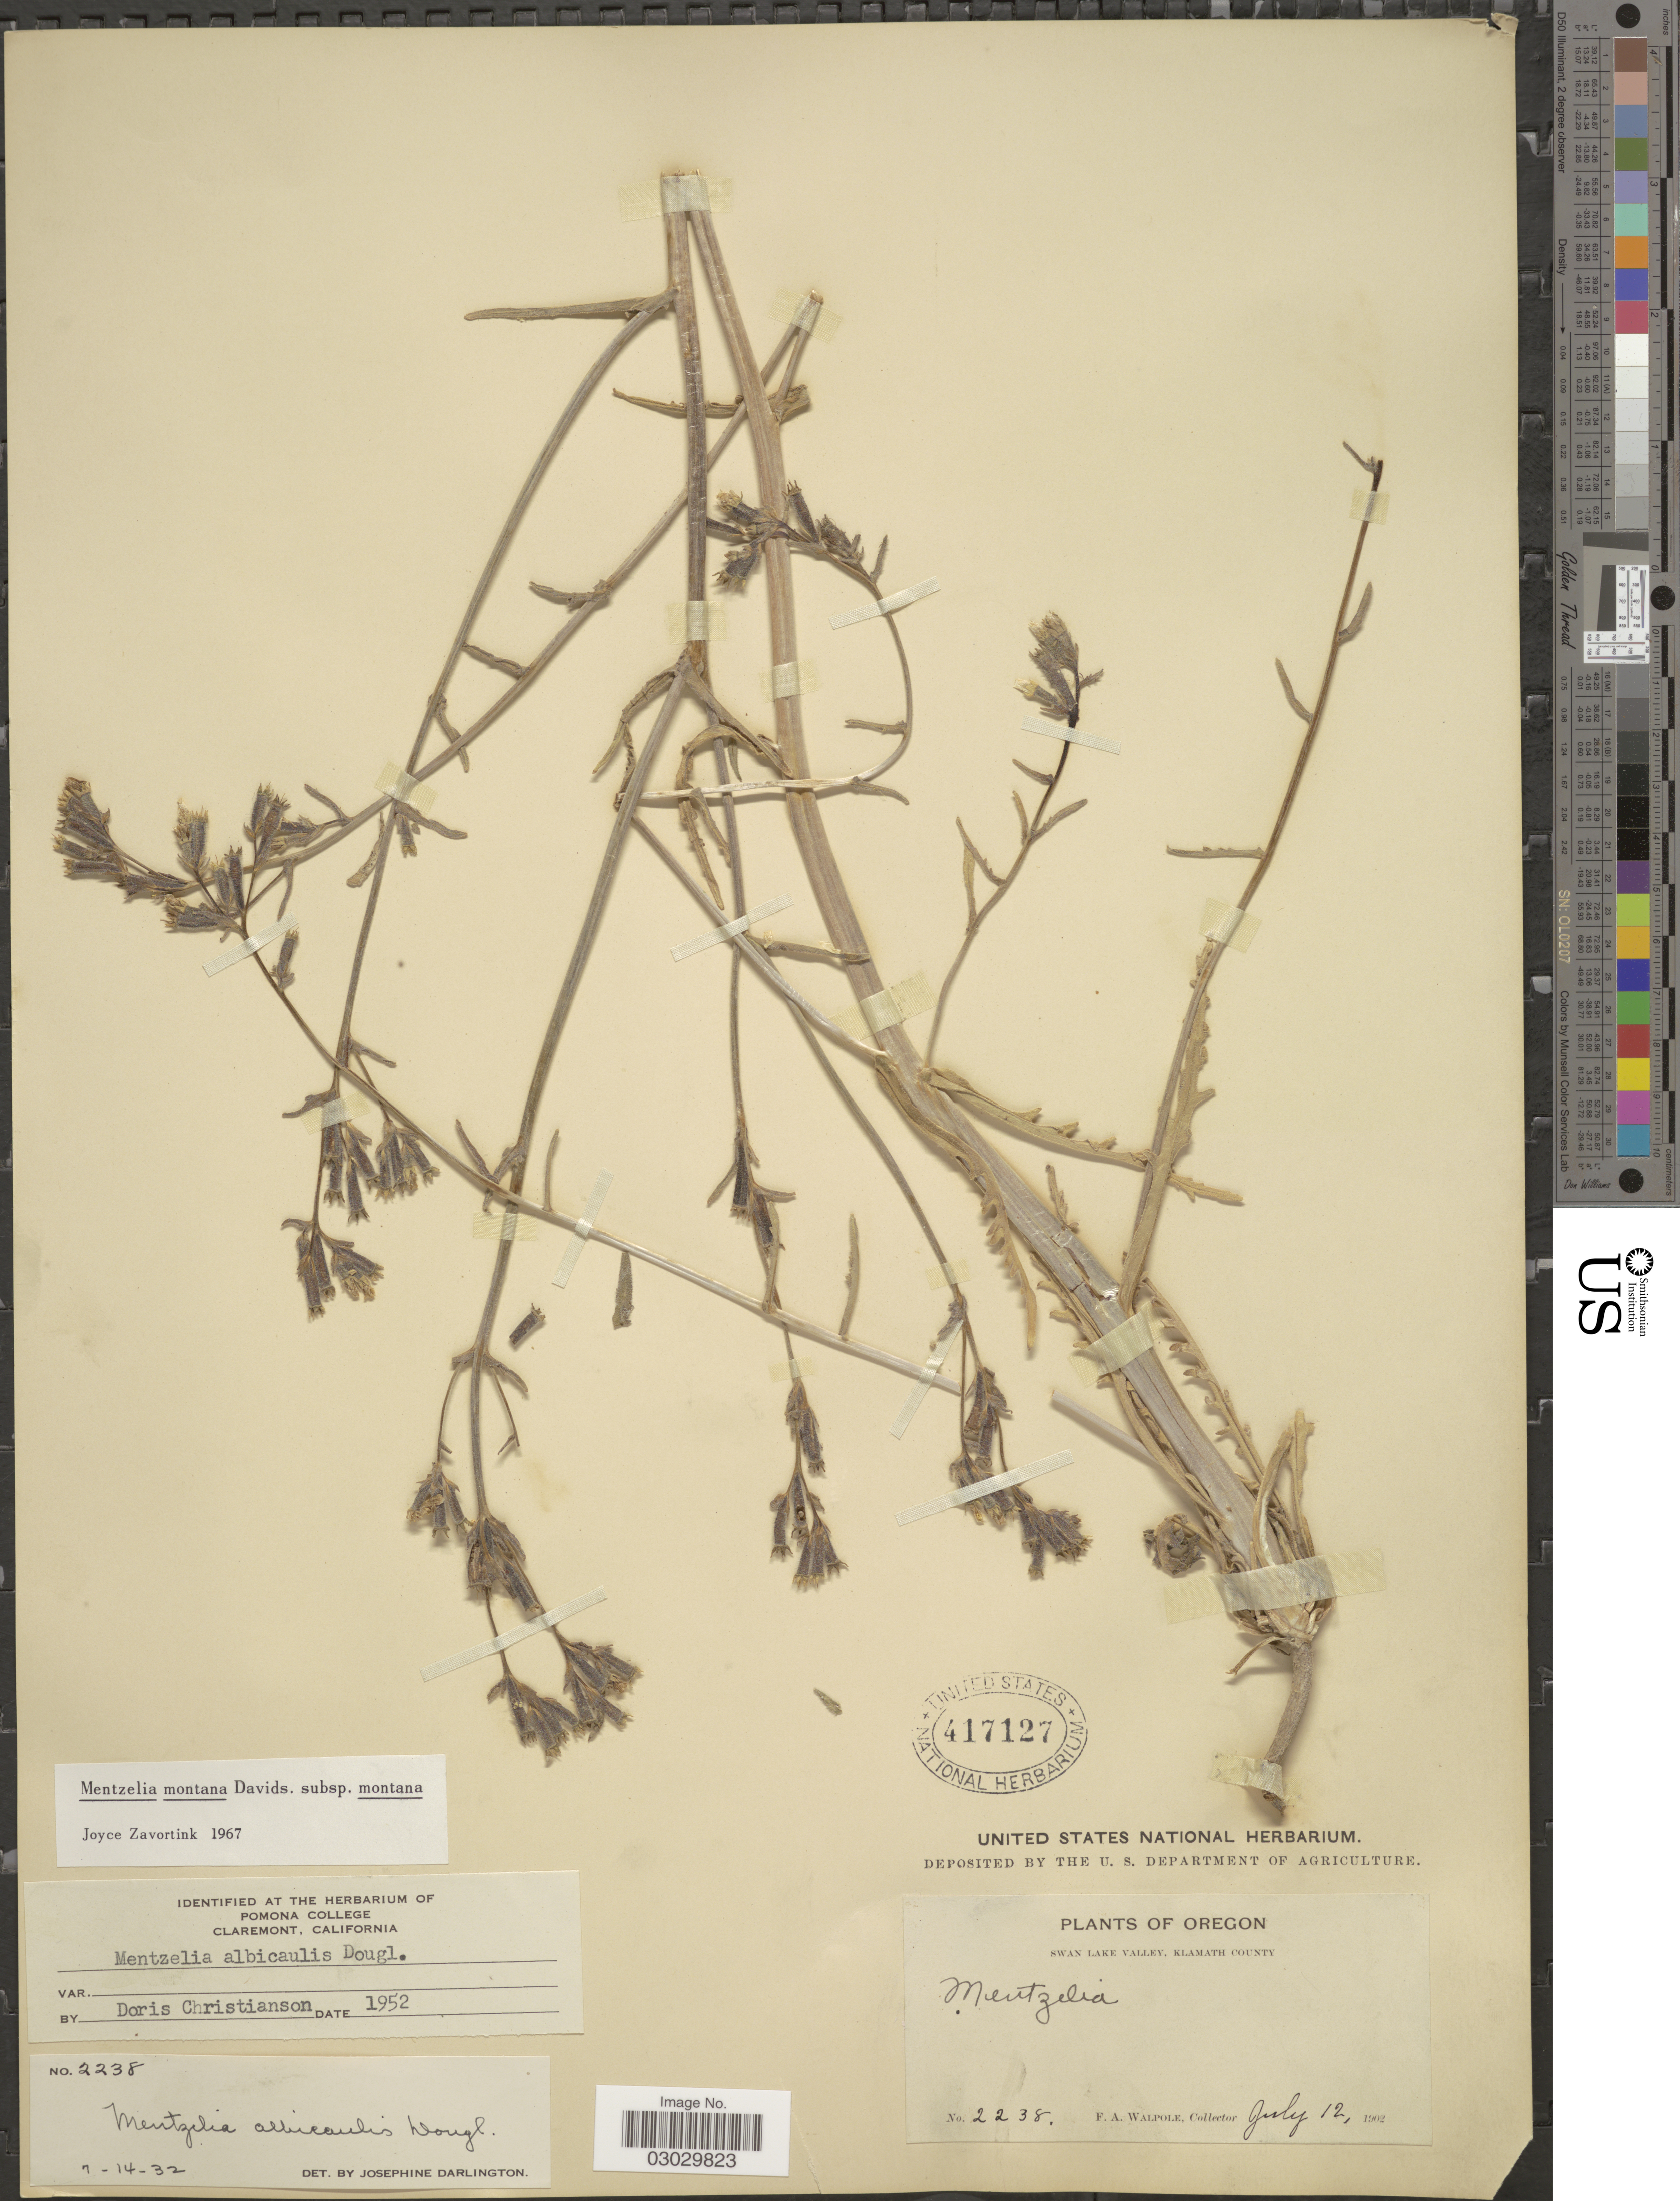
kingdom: Plantae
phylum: Tracheophyta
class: Magnoliopsida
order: Cornales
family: Loasaceae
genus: Mentzelia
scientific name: Mentzelia montana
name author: (Davidson) Davidson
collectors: F. Walpole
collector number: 2238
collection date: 1902-07-12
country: United States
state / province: Oregon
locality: Swan Lake Valley, Klamath County.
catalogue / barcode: US 417127